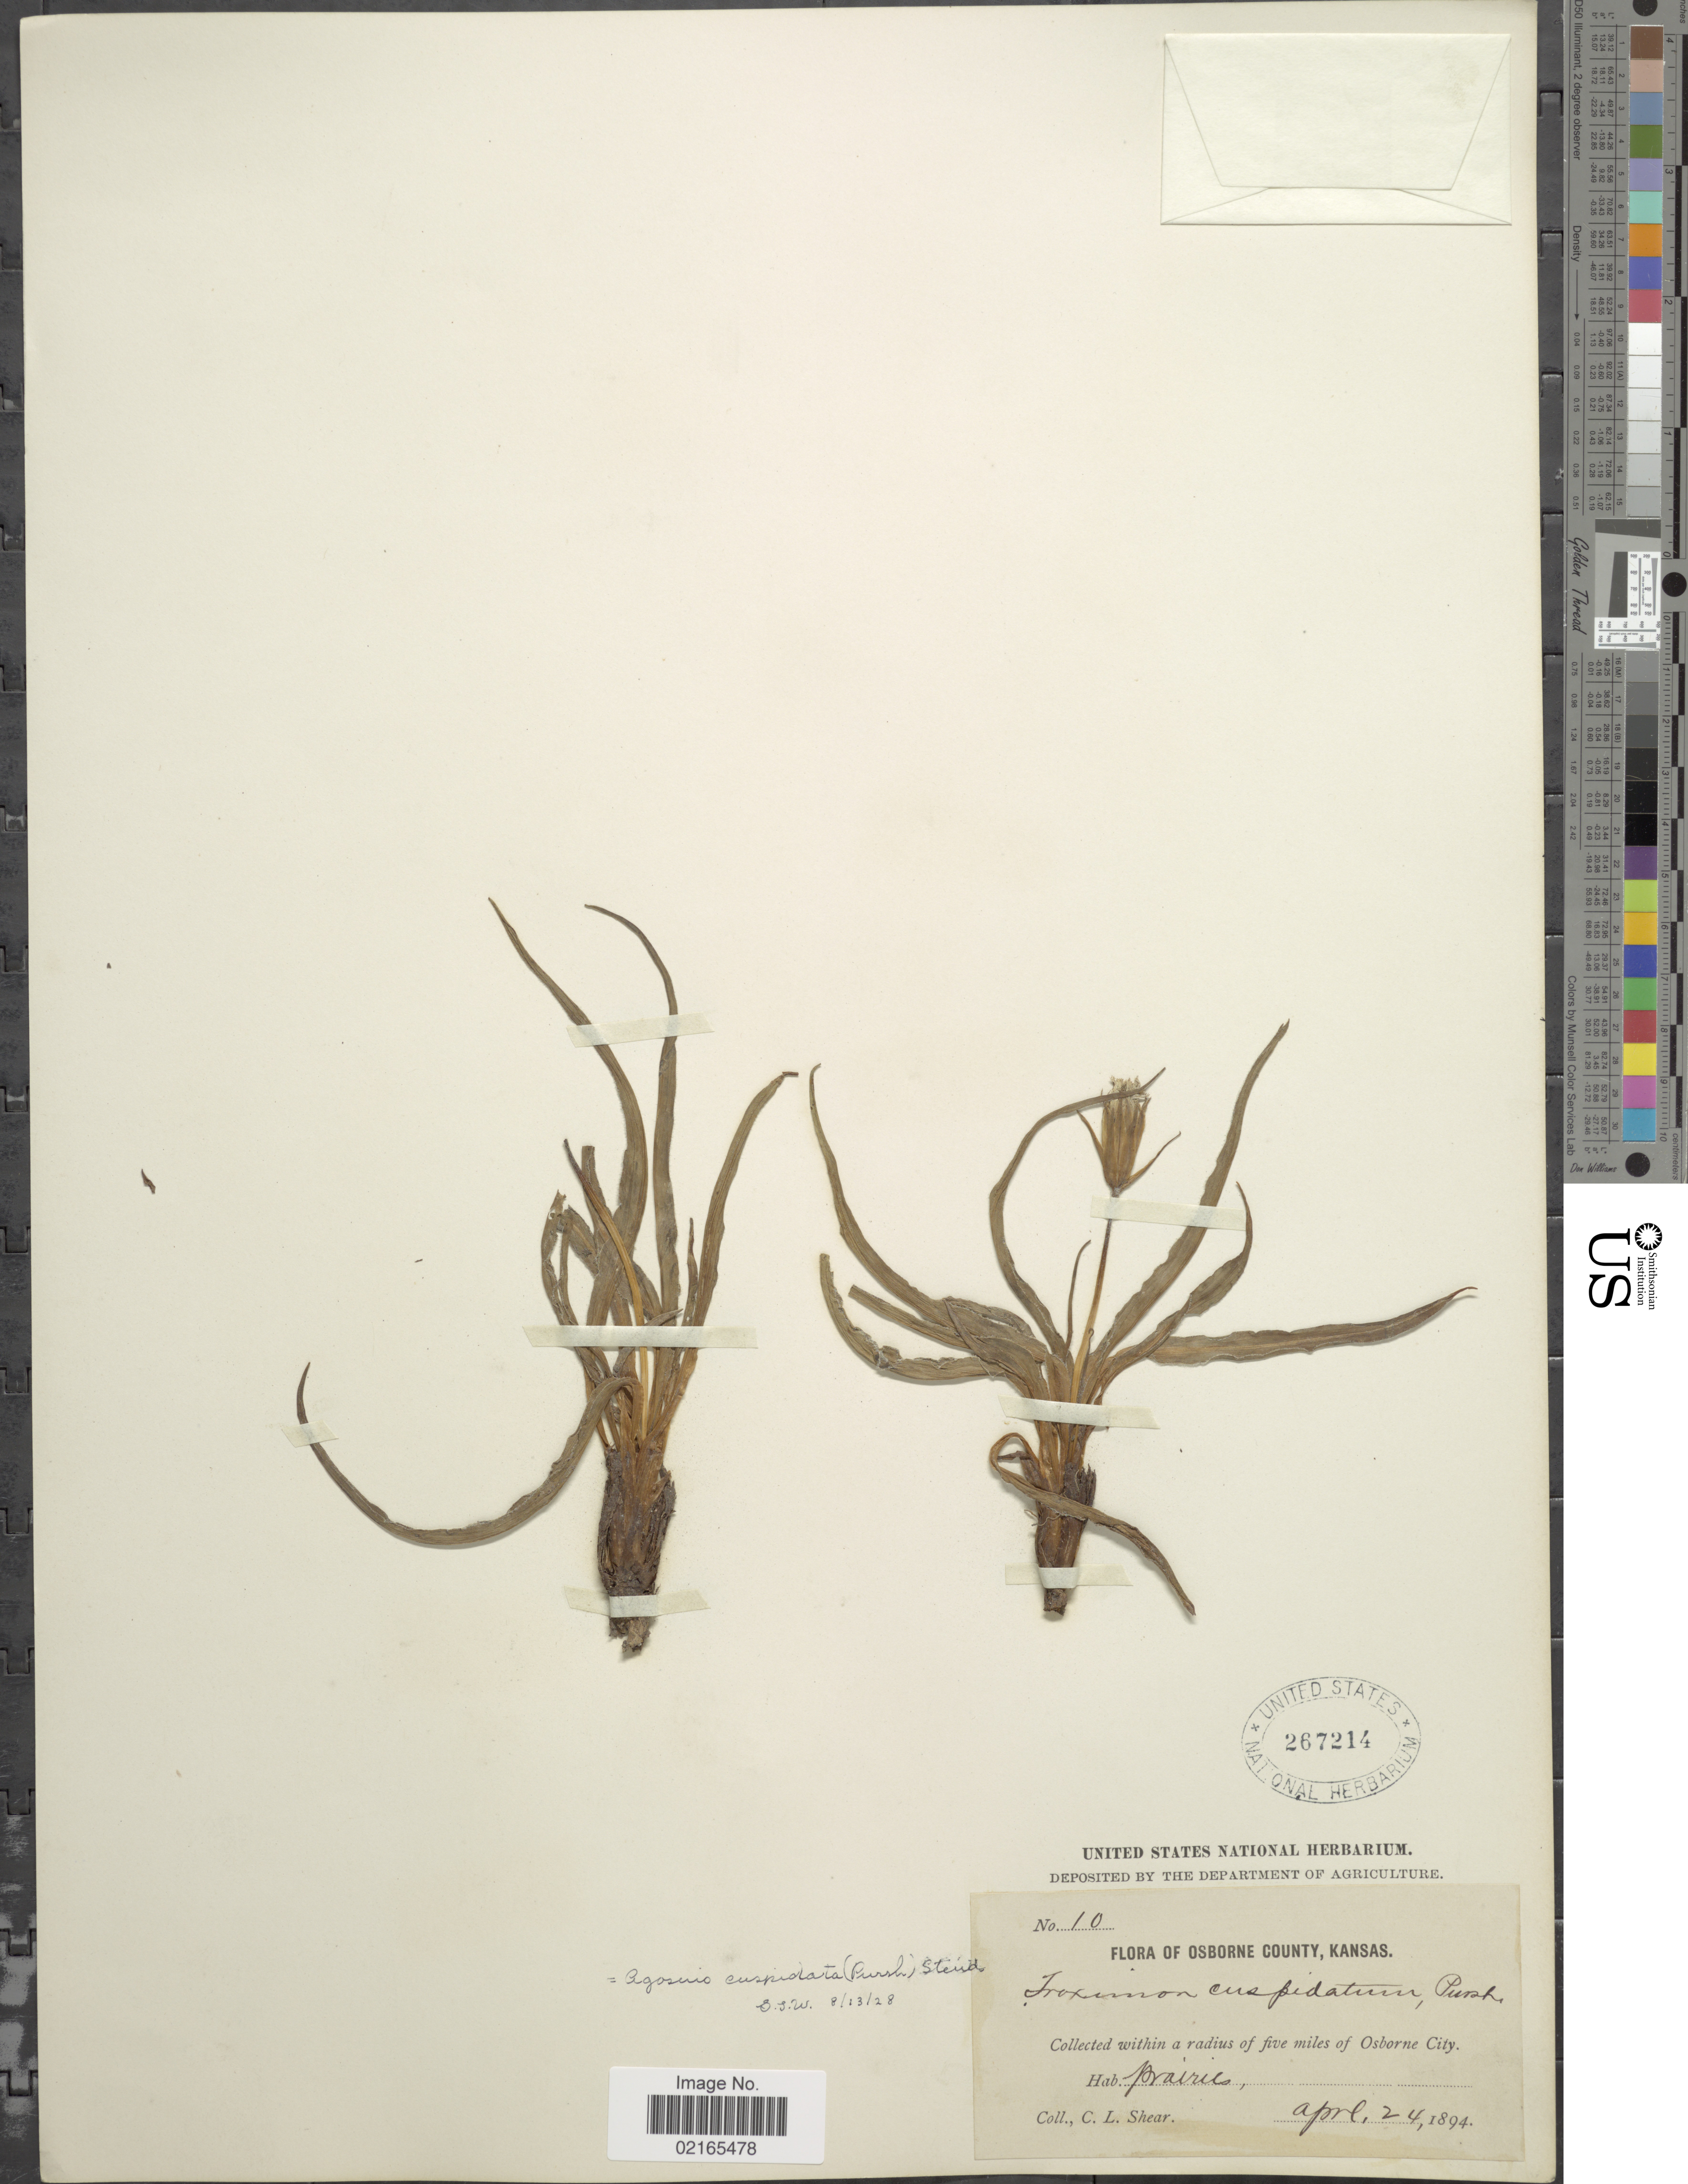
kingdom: Plantae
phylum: Tracheophyta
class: Magnoliopsida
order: Asterales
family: Asteraceae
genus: Nothocalais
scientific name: Nothocalais cuspidata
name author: (Pursh) Greene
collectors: C. L. Shear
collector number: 10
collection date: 1894-04-24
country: United States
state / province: Kansas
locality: Osborne County, within a radius of five miles of Osborne City, prairies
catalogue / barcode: US 267214